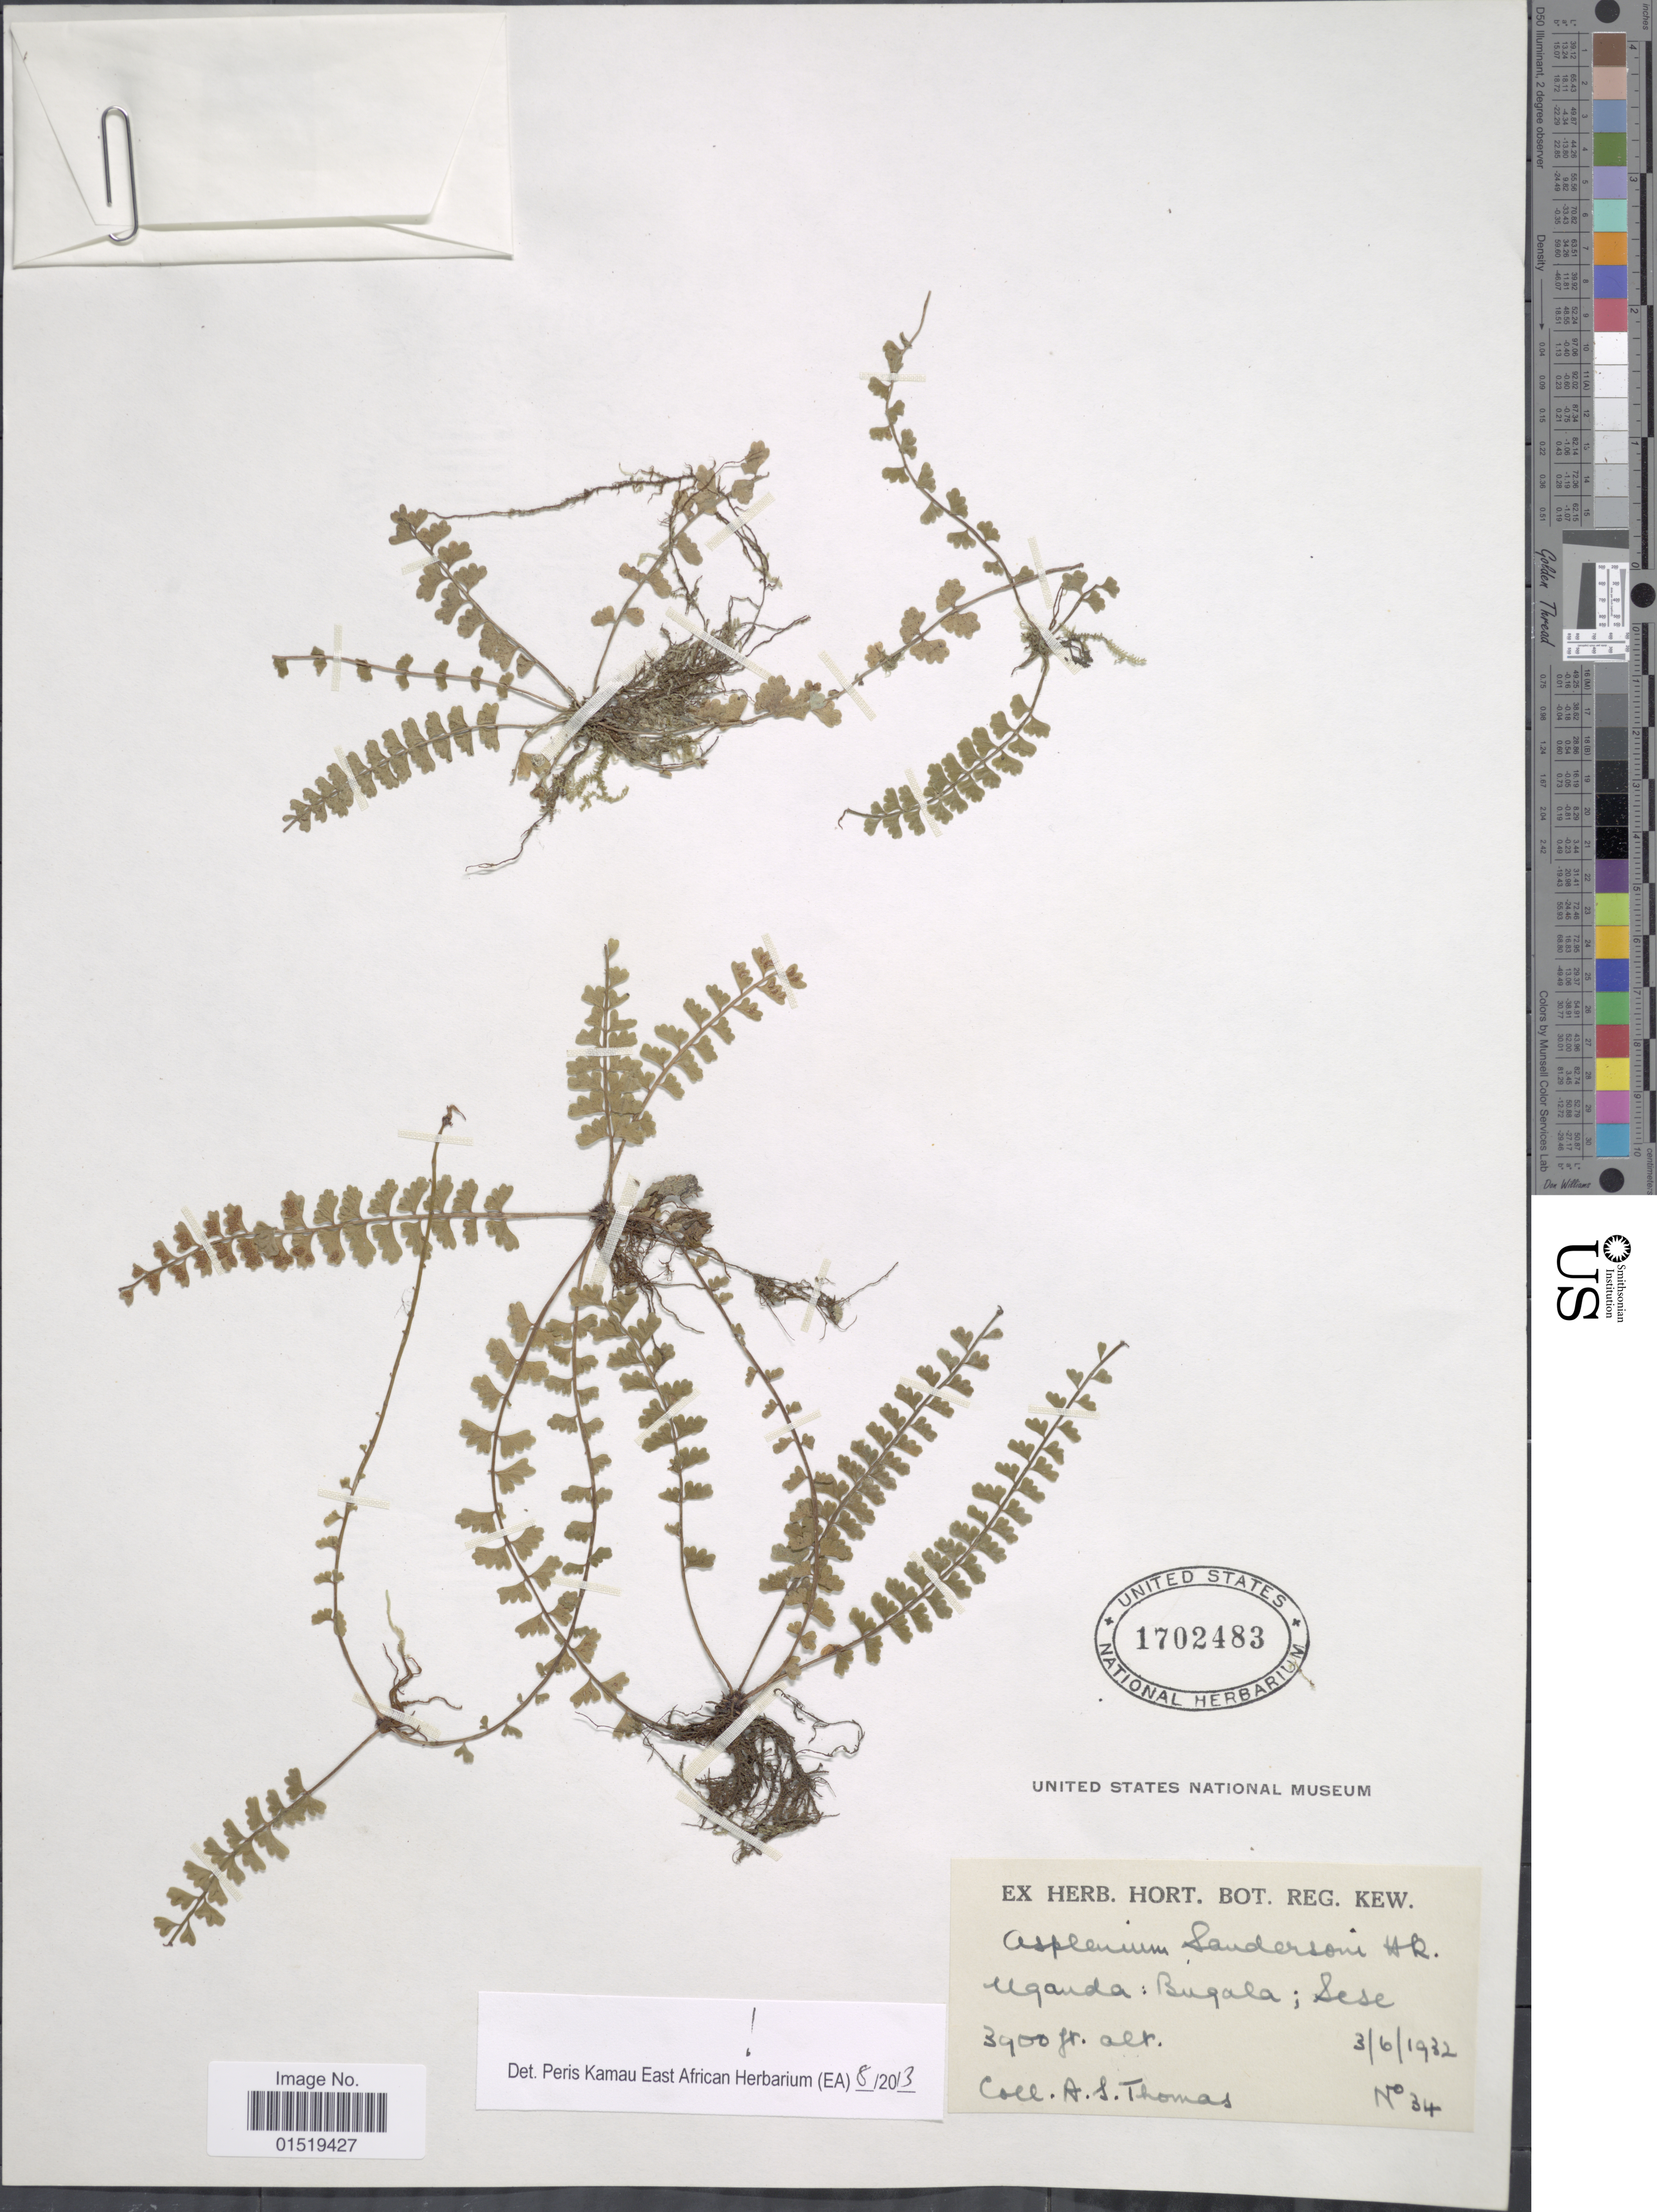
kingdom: Plantae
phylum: Tracheophyta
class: Polypodiopsida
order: Polypodiales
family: Aspleniaceae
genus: Asplenium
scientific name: Asplenium sandersonii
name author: Hook.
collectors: A. Thomas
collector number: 34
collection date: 1932-06-03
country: Uganda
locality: Bugala; Sese.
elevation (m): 1189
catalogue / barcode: US 1702483